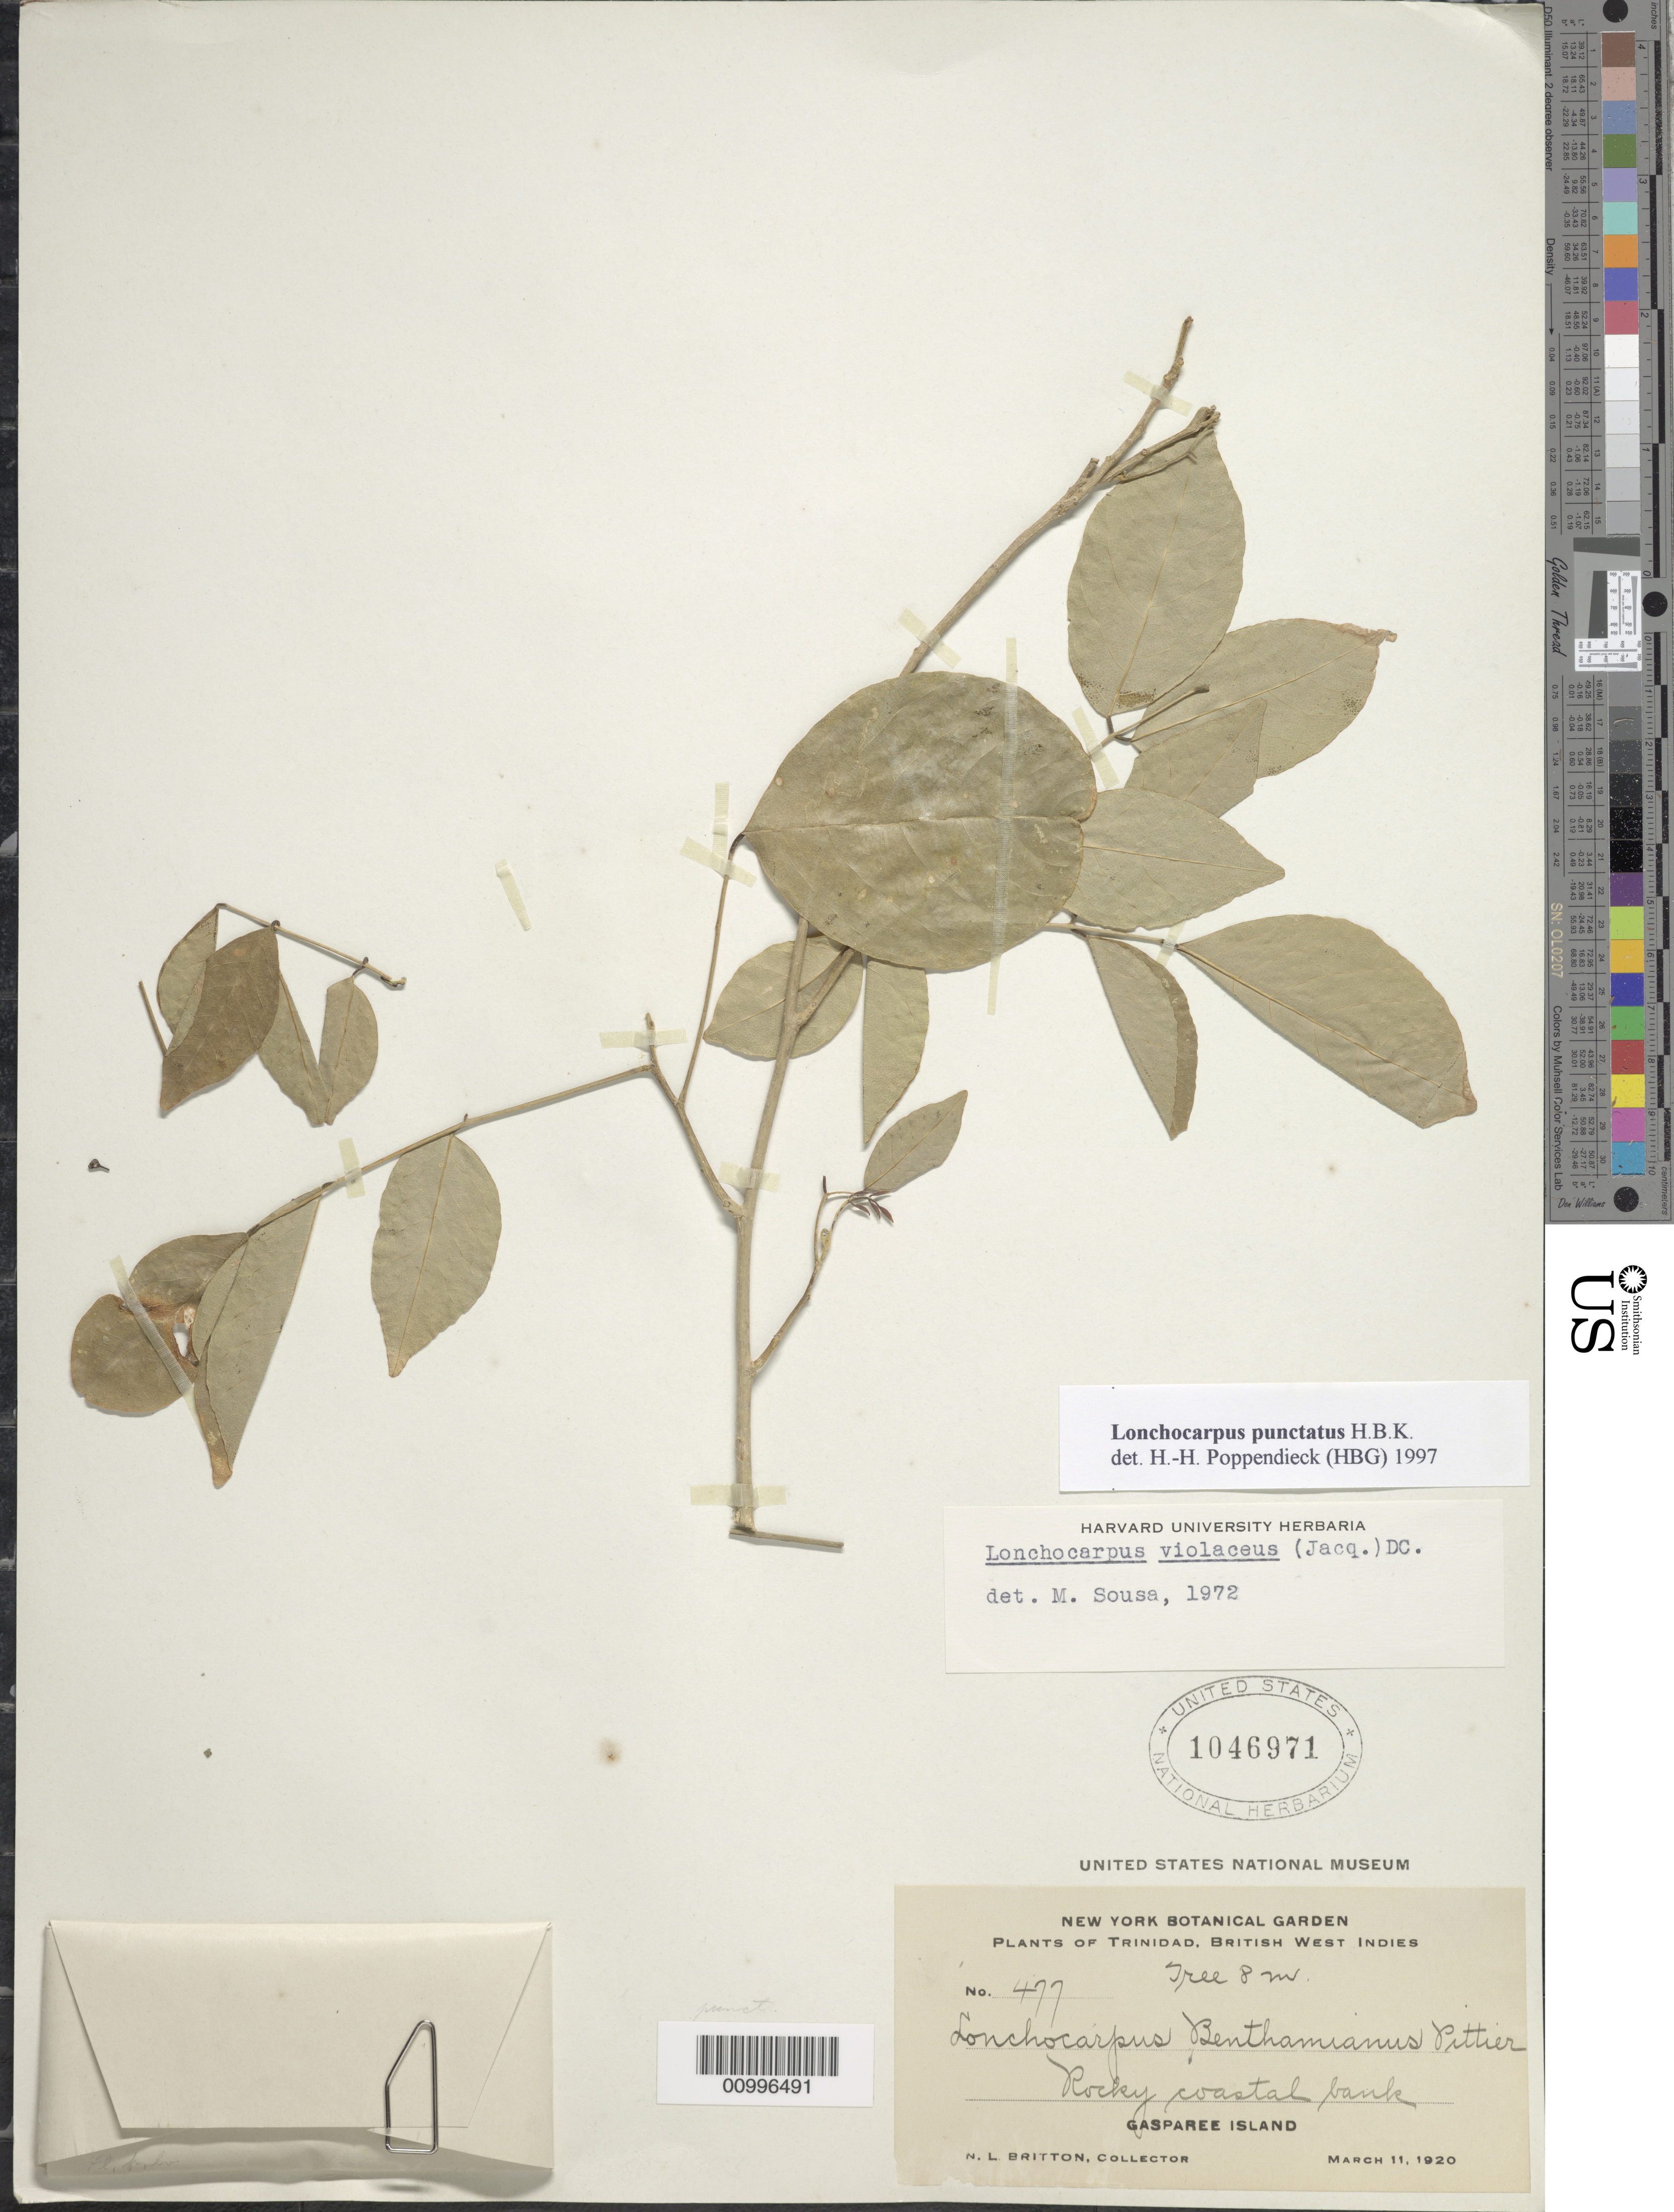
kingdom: Plantae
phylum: Tracheophyta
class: Magnoliopsida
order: Fabales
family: Fabaceae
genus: Lonchocarpus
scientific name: Lonchocarpus punctatus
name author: Kunth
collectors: N. Britton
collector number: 477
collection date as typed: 11 Mar 1920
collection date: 1920-03-11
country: Trinidad and Tobago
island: Trinidad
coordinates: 0 N, 0 E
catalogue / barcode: US 1046971